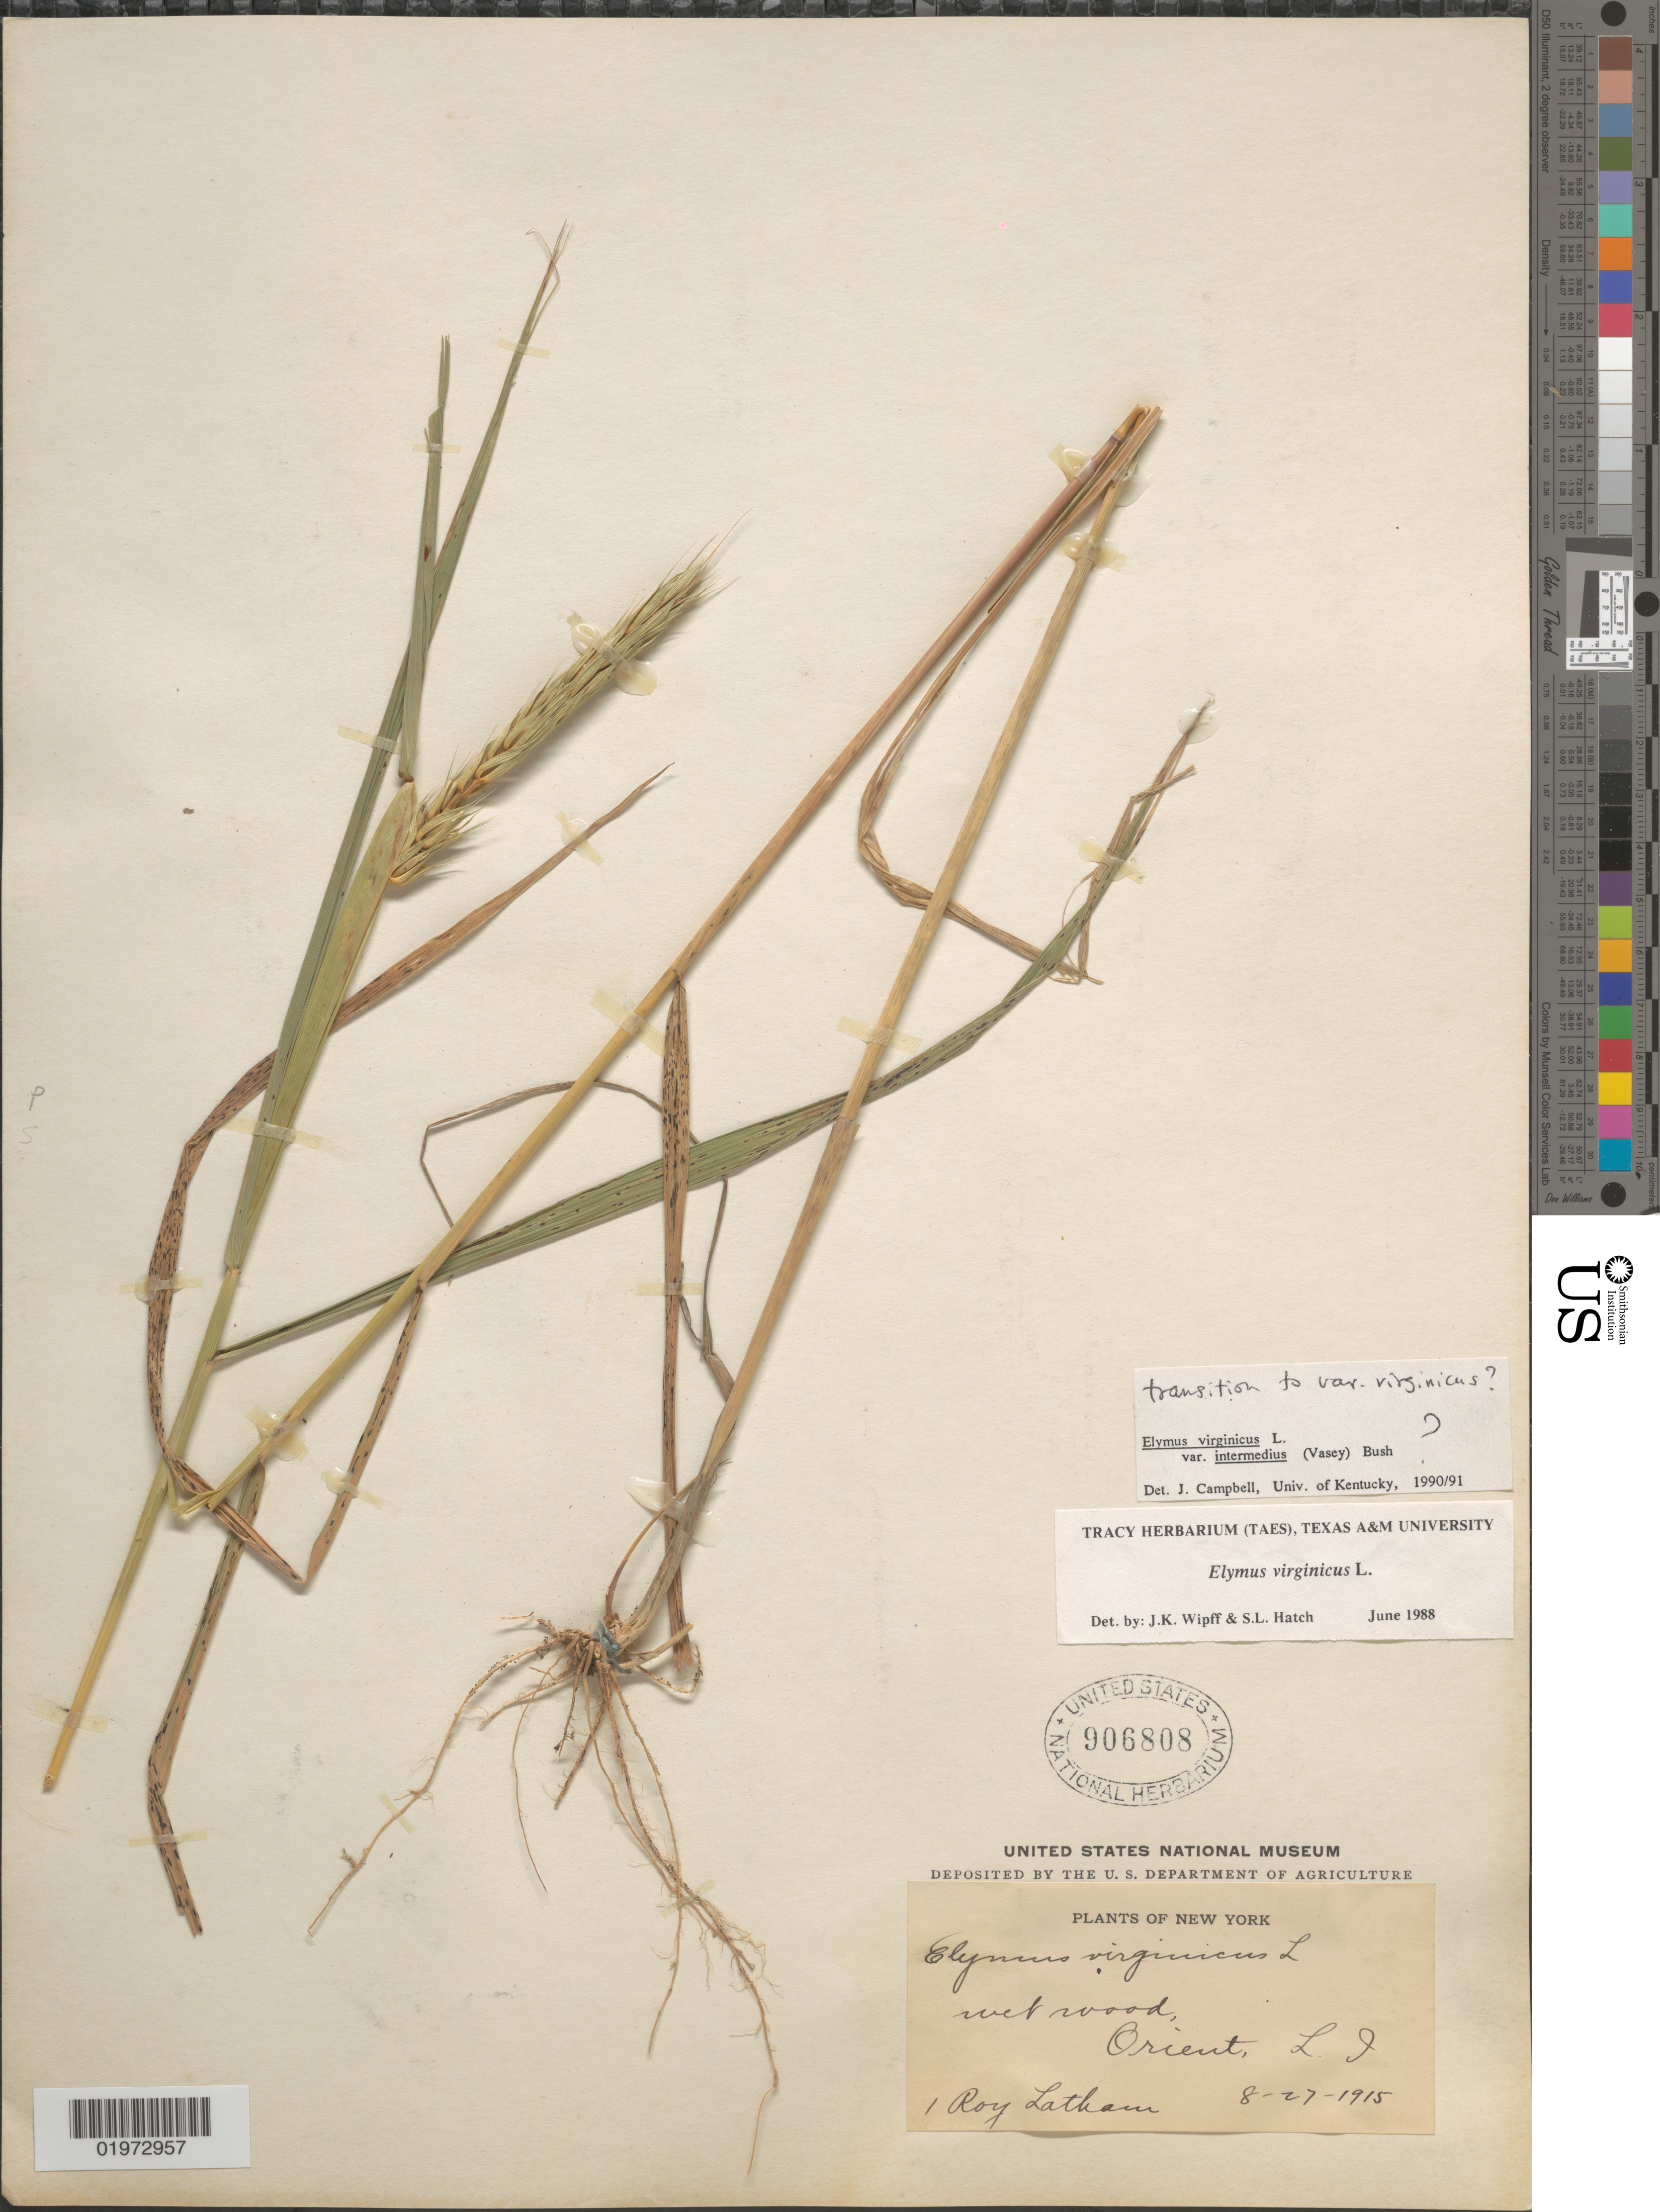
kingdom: Plantae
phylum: Tracheophyta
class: Liliopsida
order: Poales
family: Poaceae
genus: Elymus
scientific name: Elymus virginicus var. intermedius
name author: L.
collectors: R. Latham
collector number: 1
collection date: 1915-08-27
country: United States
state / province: New York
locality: Orient, L. I.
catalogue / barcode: US 906808